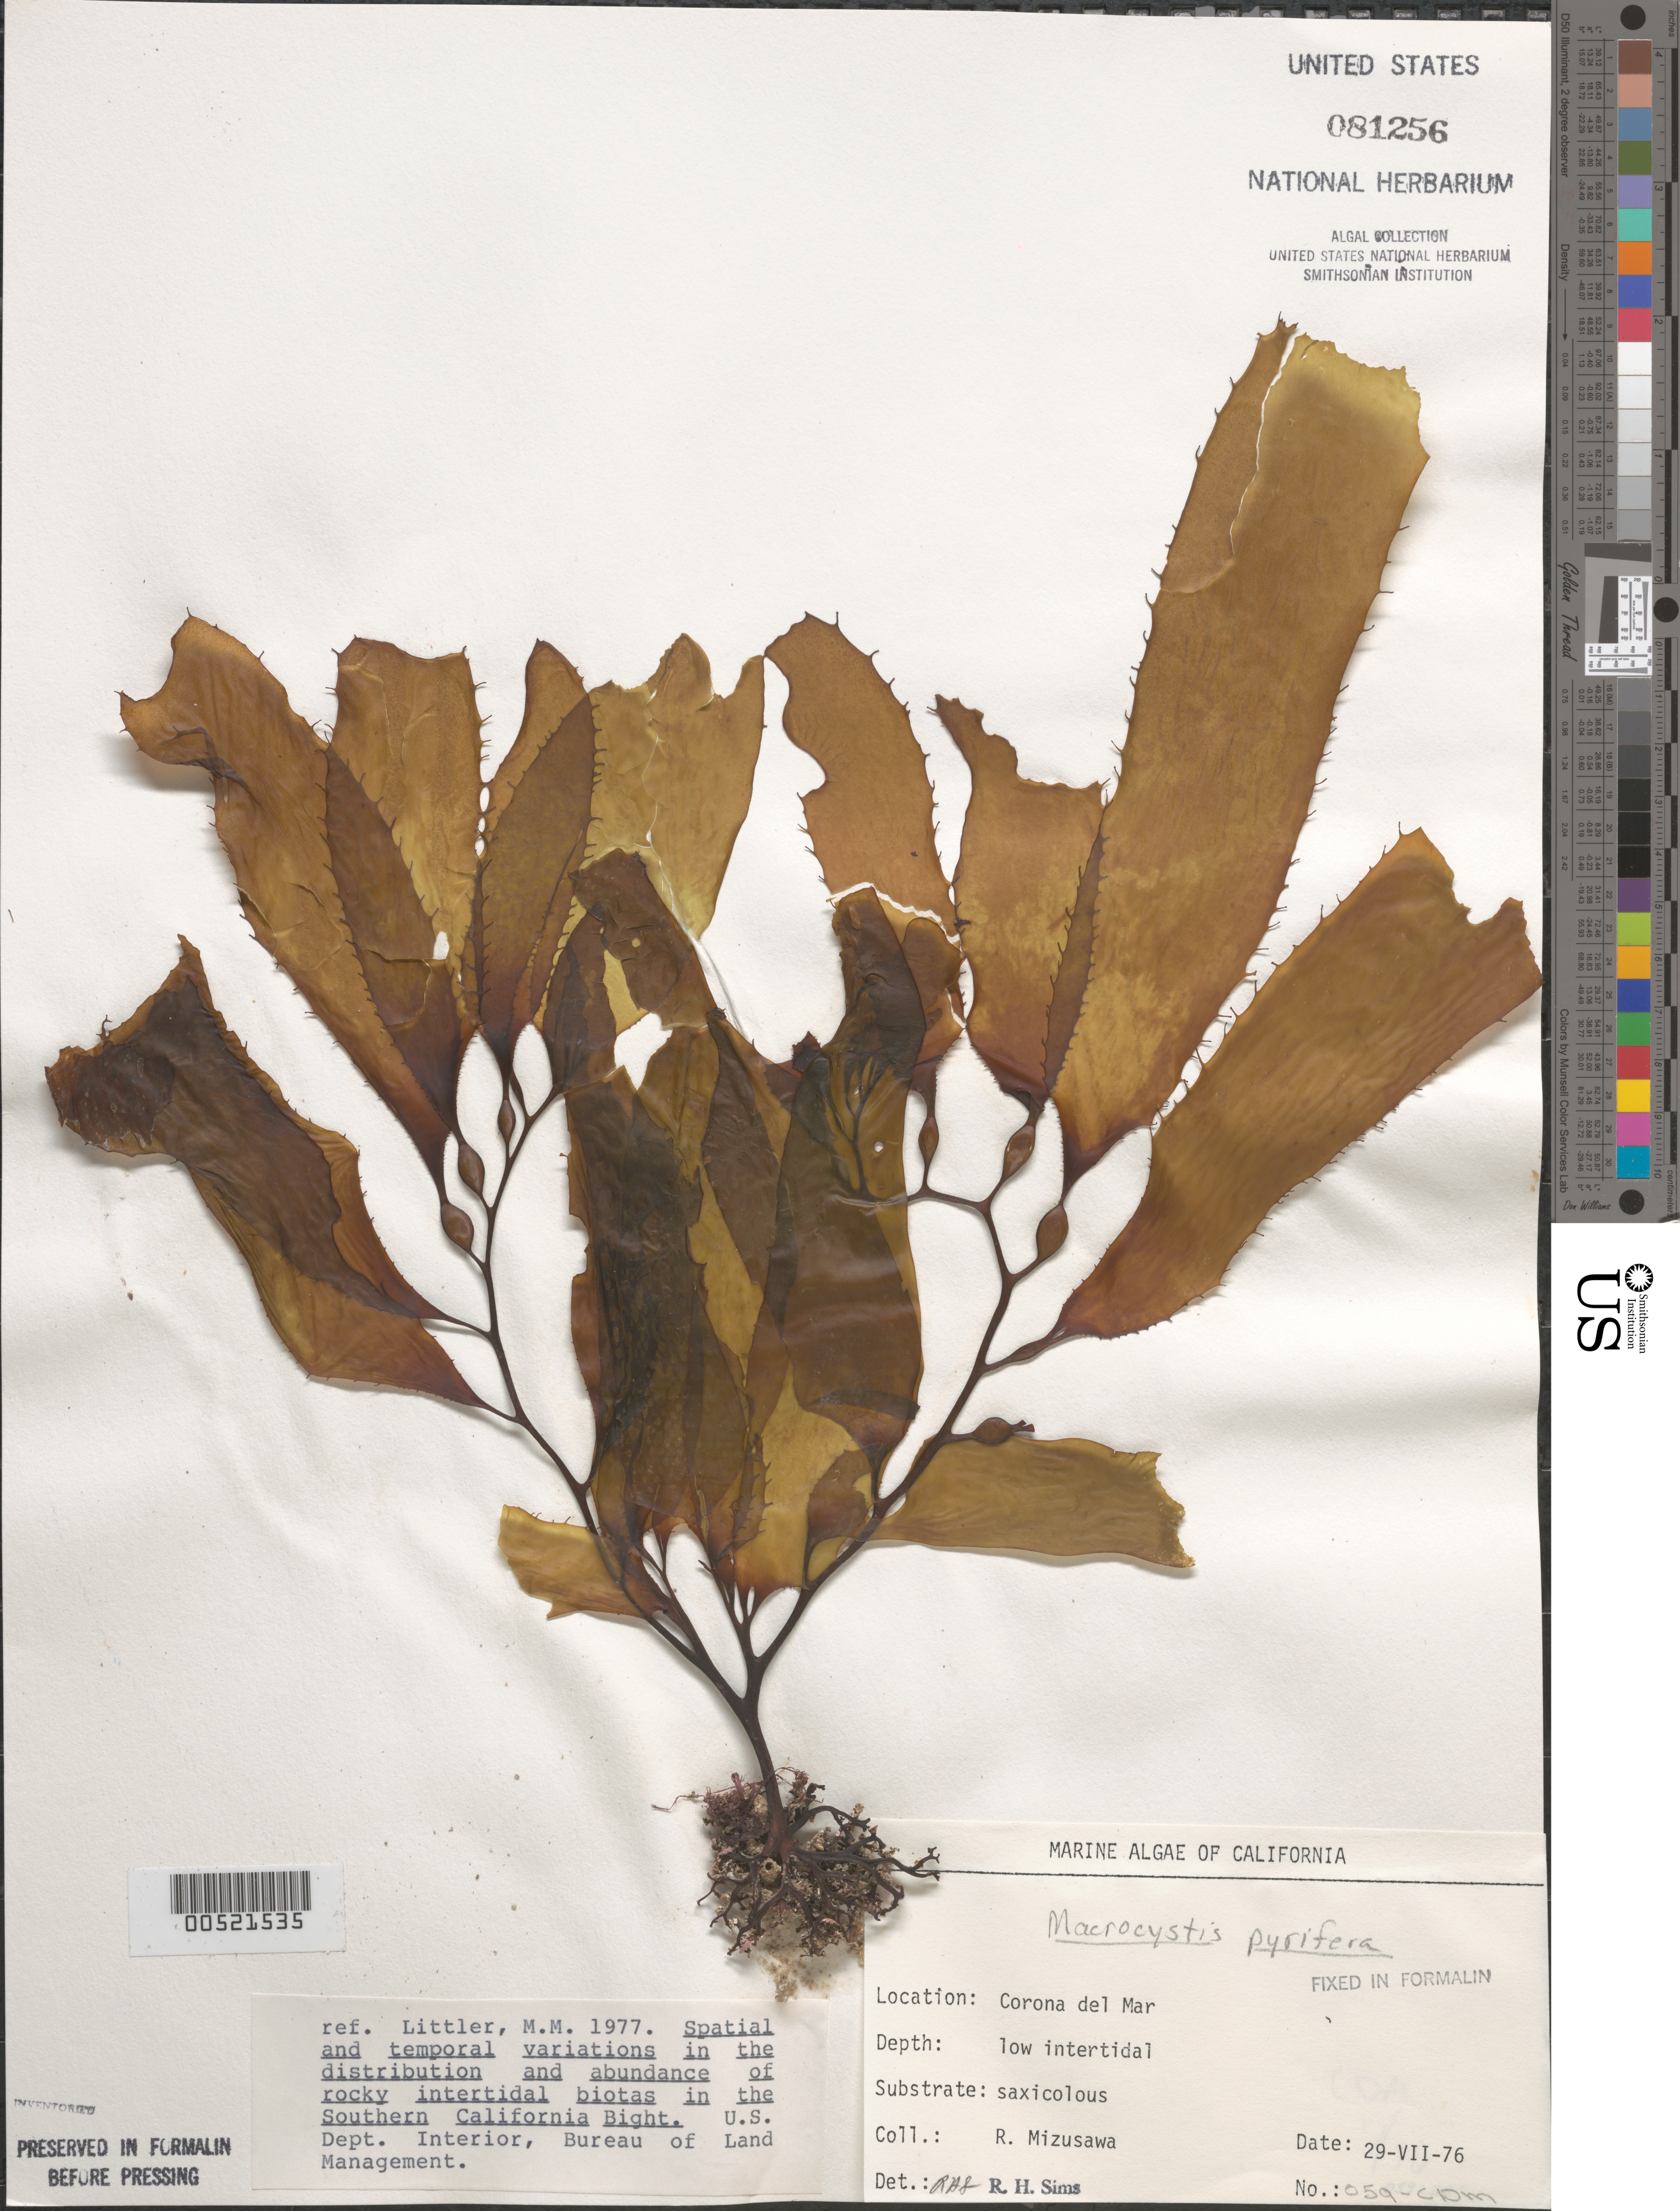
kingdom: Chromista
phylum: Ochrophyta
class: Phaeophyceae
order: Laminariales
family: Laminariaceae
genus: Macrocystis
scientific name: Macrocystis pyrifera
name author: (L.) C. Agardh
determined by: Sims, Robert H.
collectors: R. Mizusawa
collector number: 059-CDM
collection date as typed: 29 Jul 1976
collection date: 1976-07-29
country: United States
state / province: California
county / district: Orange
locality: Corona del Mar, mouth of Morning Canyon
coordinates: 33 35'14"N, 117 51'54"W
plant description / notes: BLM-SOCALBIGHT Rocky Intertidal Survey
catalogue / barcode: US 81256